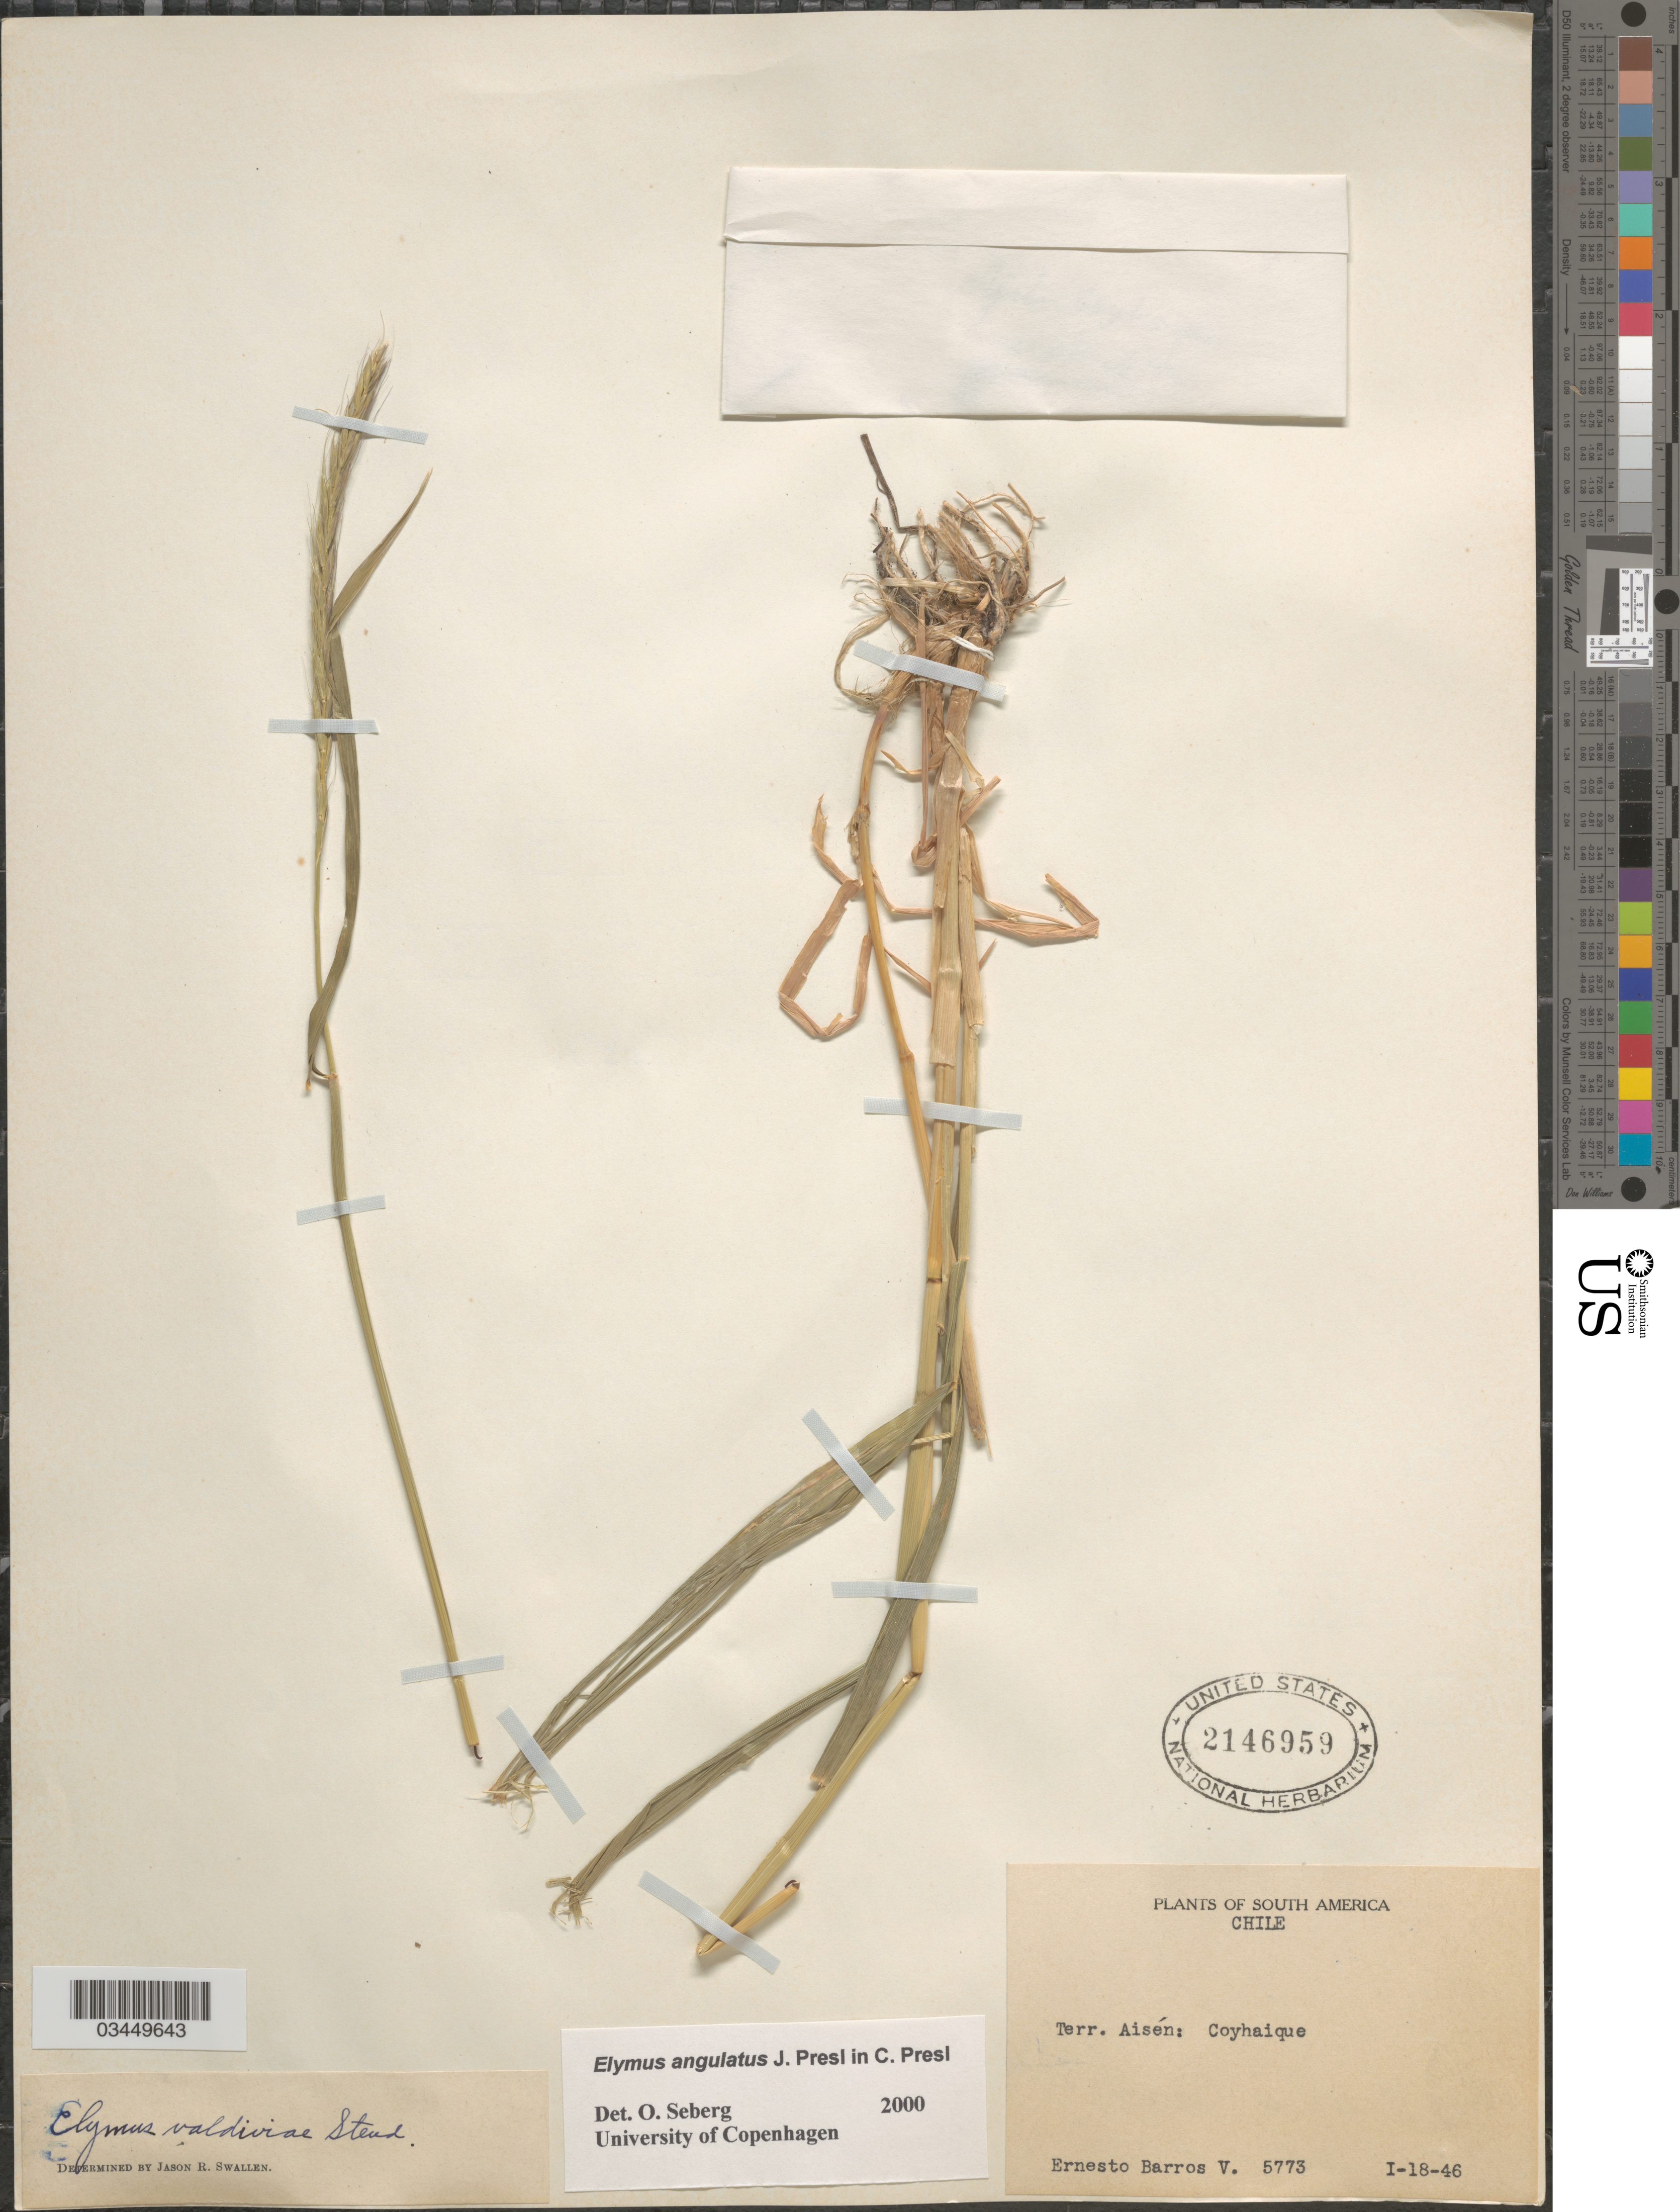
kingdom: Plantae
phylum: Tracheophyta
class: Liliopsida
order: Poales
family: Poaceae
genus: Elymus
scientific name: Elymus angulatus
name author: J. Presl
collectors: E. Barros V.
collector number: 5773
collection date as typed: Transcribed d/m/y: 18/1/46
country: Chile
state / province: Aisén (XI)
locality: Coyhaique.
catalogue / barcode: US 2146959